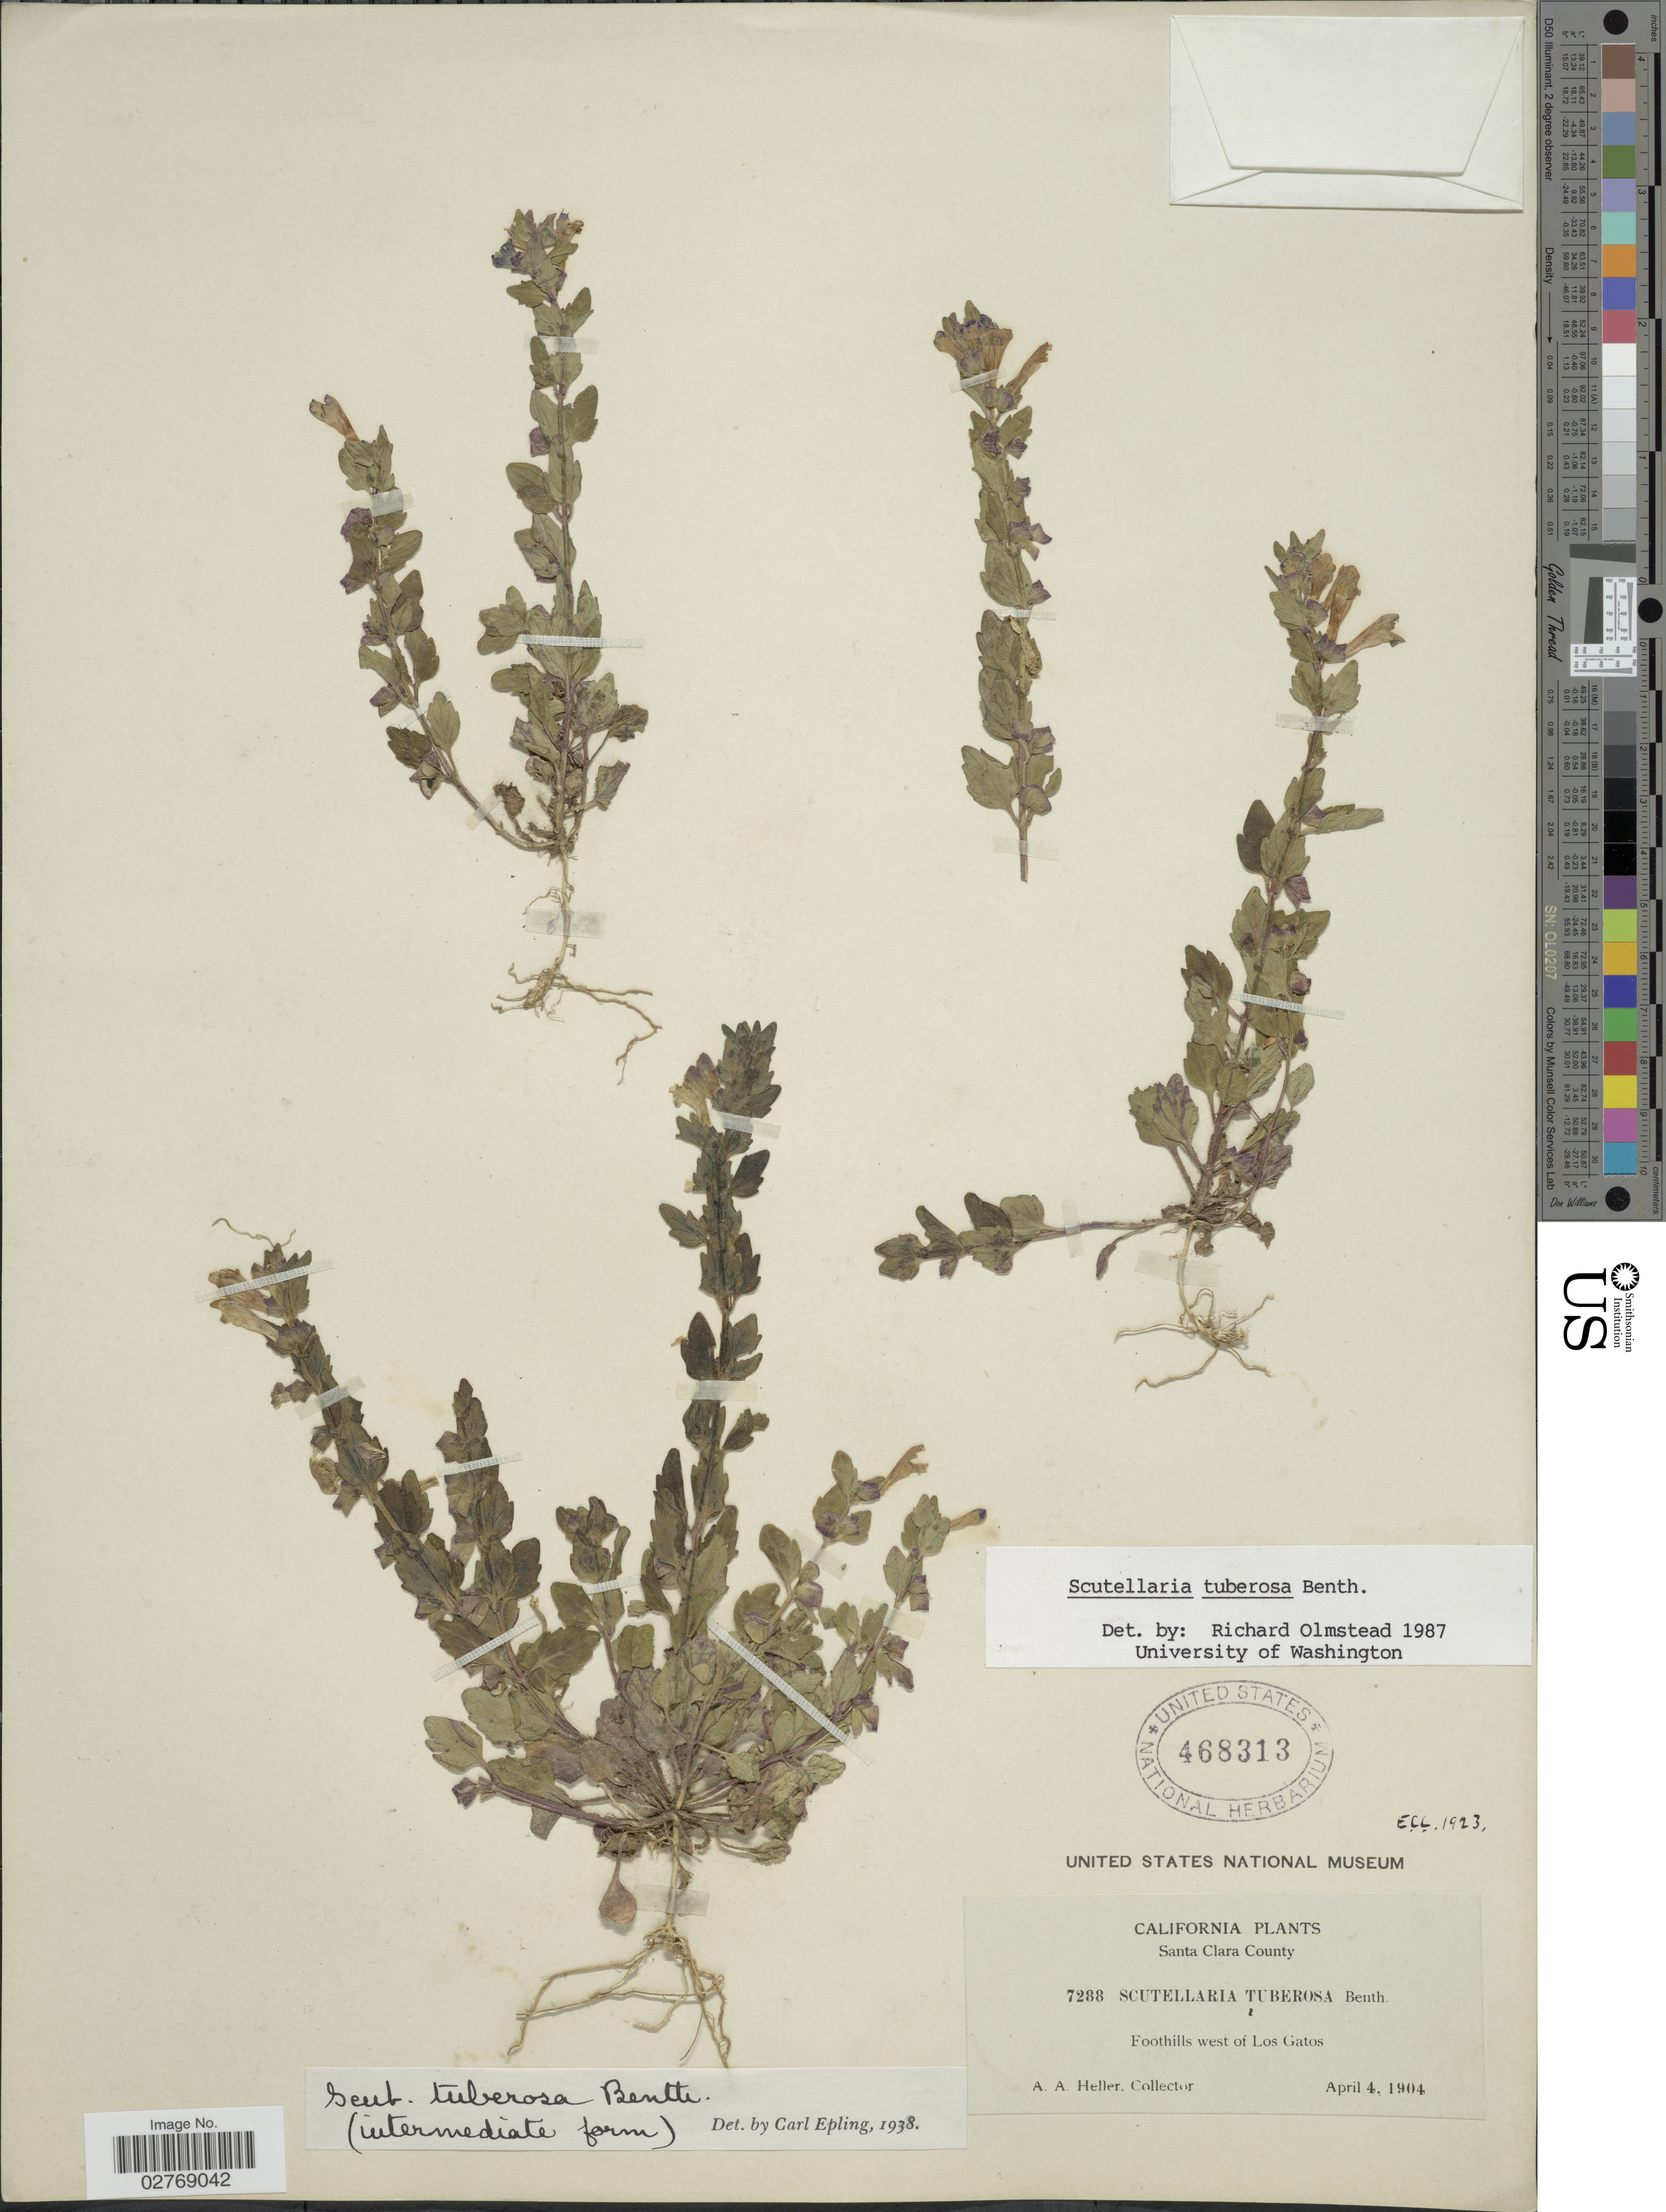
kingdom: Plantae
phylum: Tracheophyta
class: Magnoliopsida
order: Lamiales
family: Lamiaceae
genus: Scutellaria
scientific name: Scutellaria tuberosa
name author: Benth.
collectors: A. A. Heller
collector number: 7288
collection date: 1904-04-04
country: United States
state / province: California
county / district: Santa Clara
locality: Santa Clara County, Foothills west of Los Gatos.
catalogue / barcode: US 468313